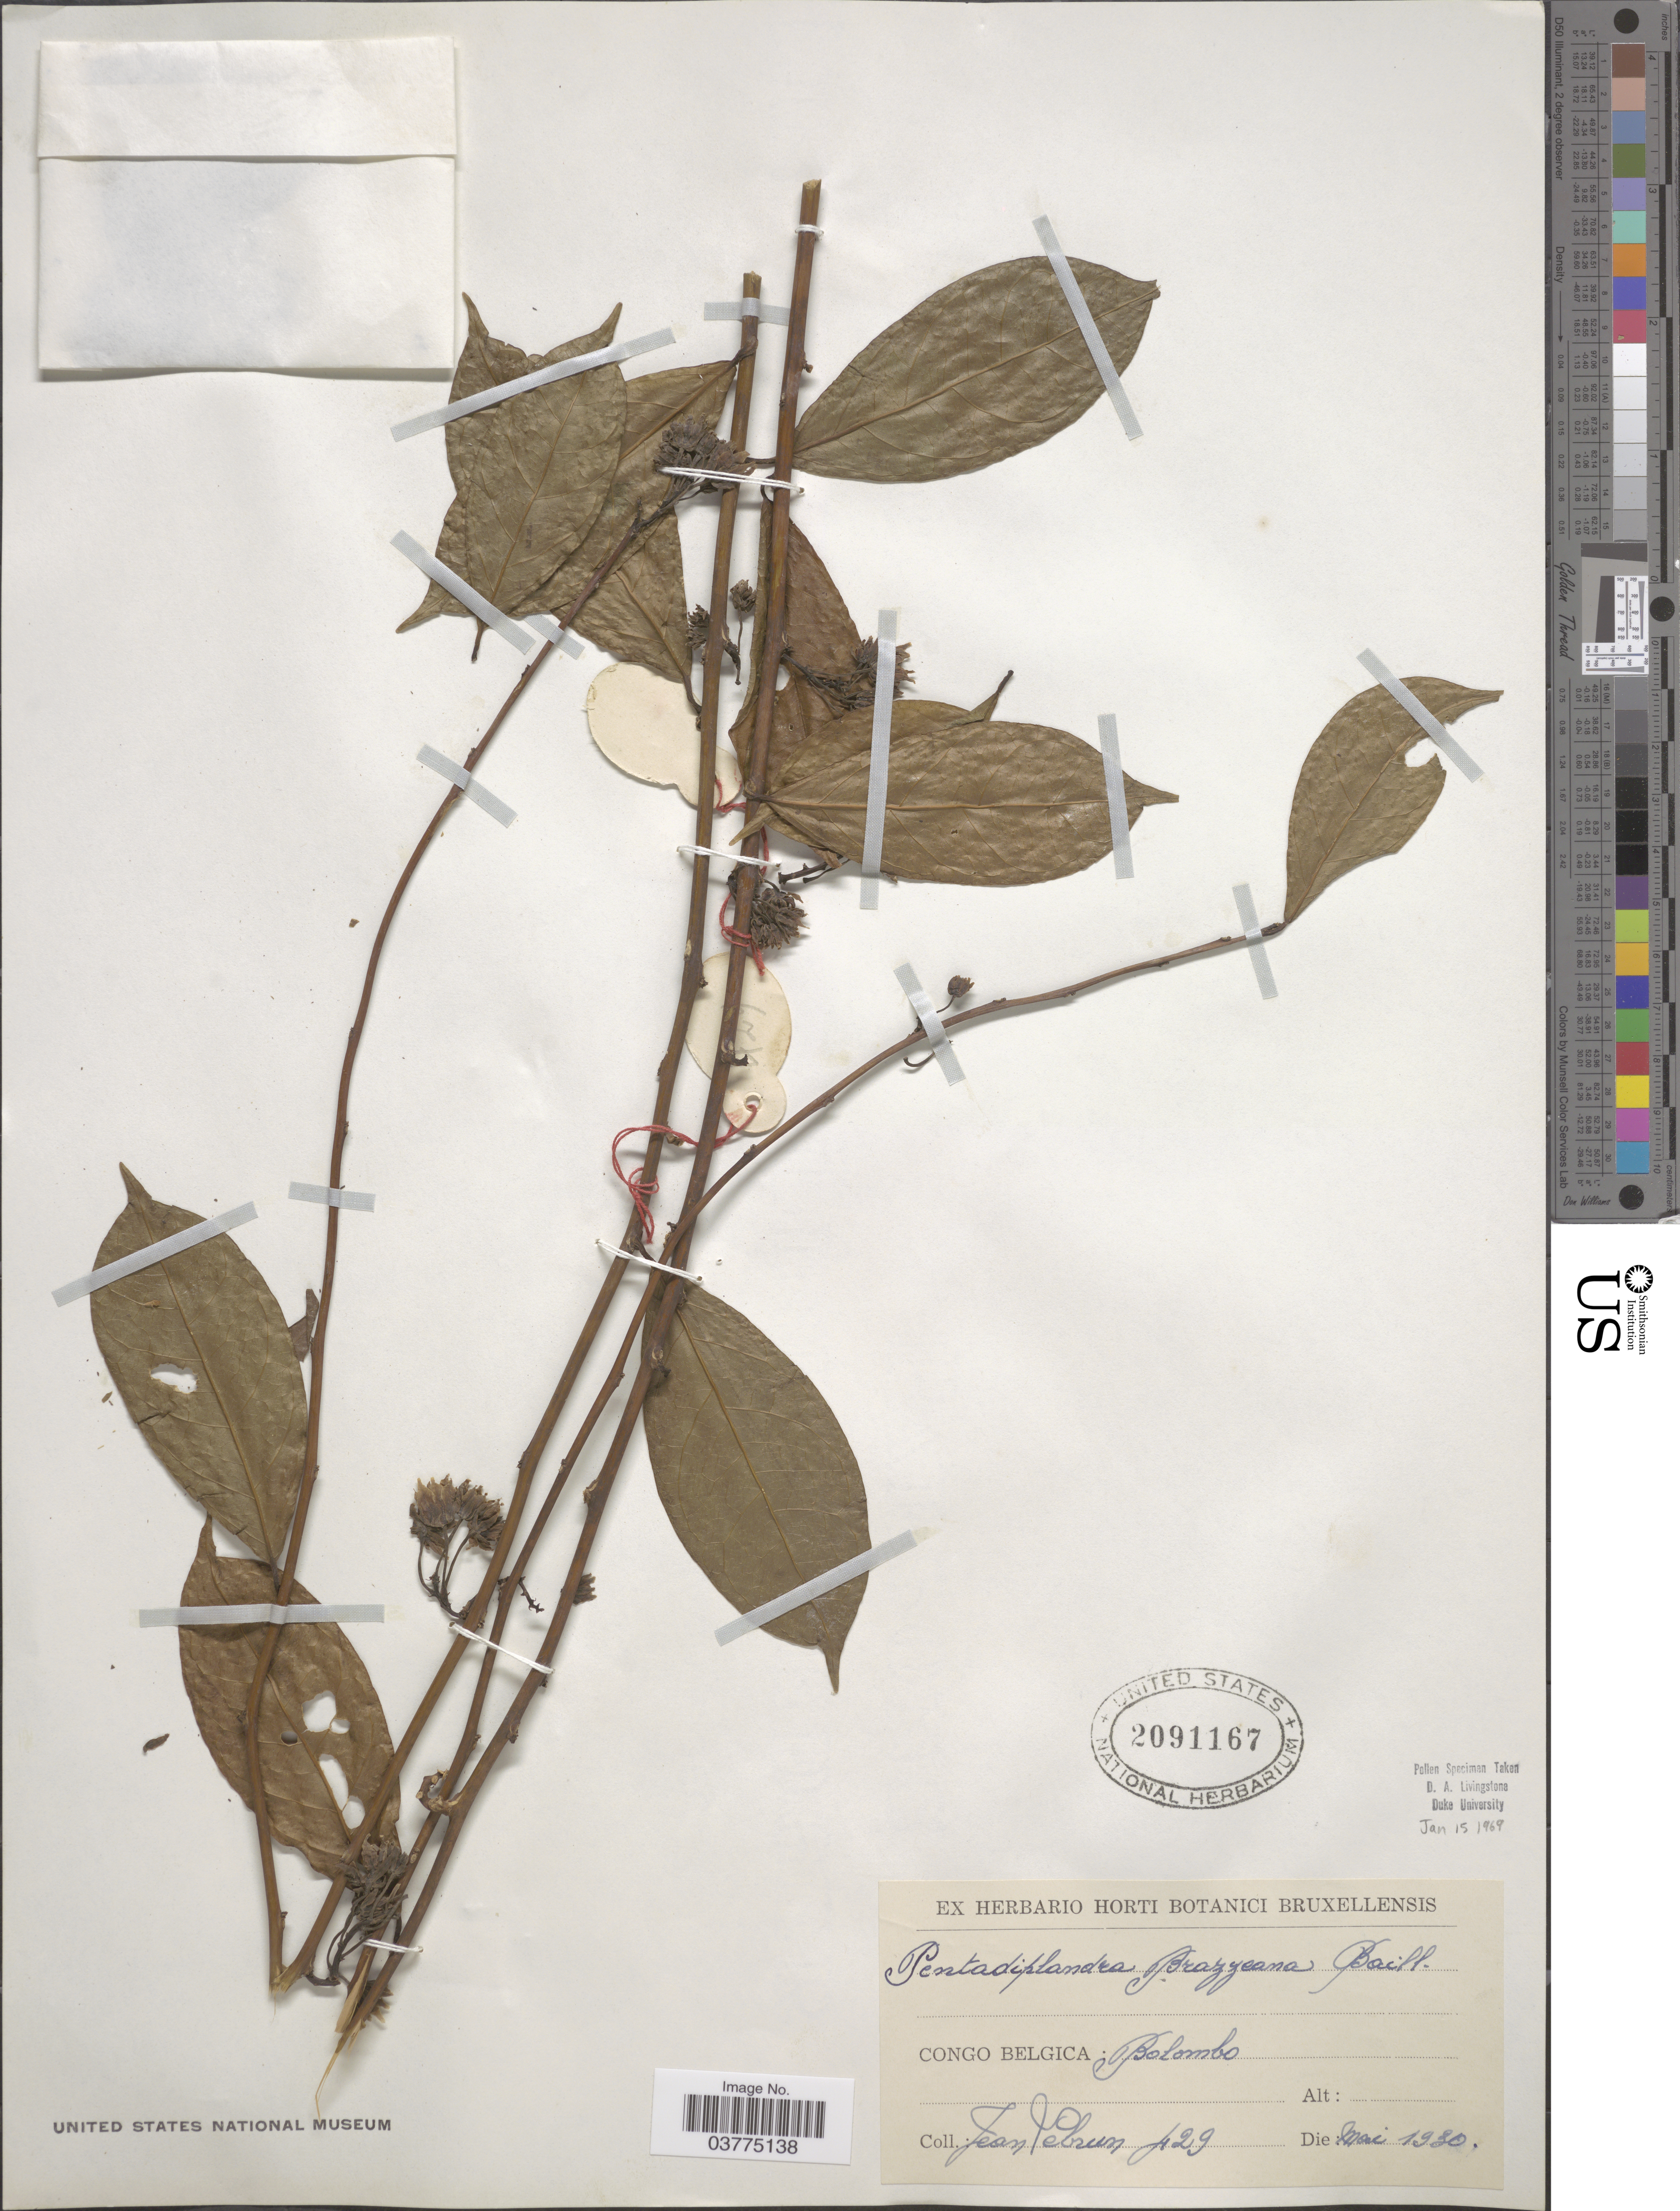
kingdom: Plantae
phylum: Tracheophyta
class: Magnoliopsida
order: Brassicales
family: Pentadiplandraceae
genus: Pentadiplandra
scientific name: Pentadiplandra brazzeana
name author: Baill.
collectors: J. A. Lebrun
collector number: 429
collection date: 1930-05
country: Congo, Democratic Republic of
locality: Congo Belgica: Bolombo.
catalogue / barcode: US 2091167